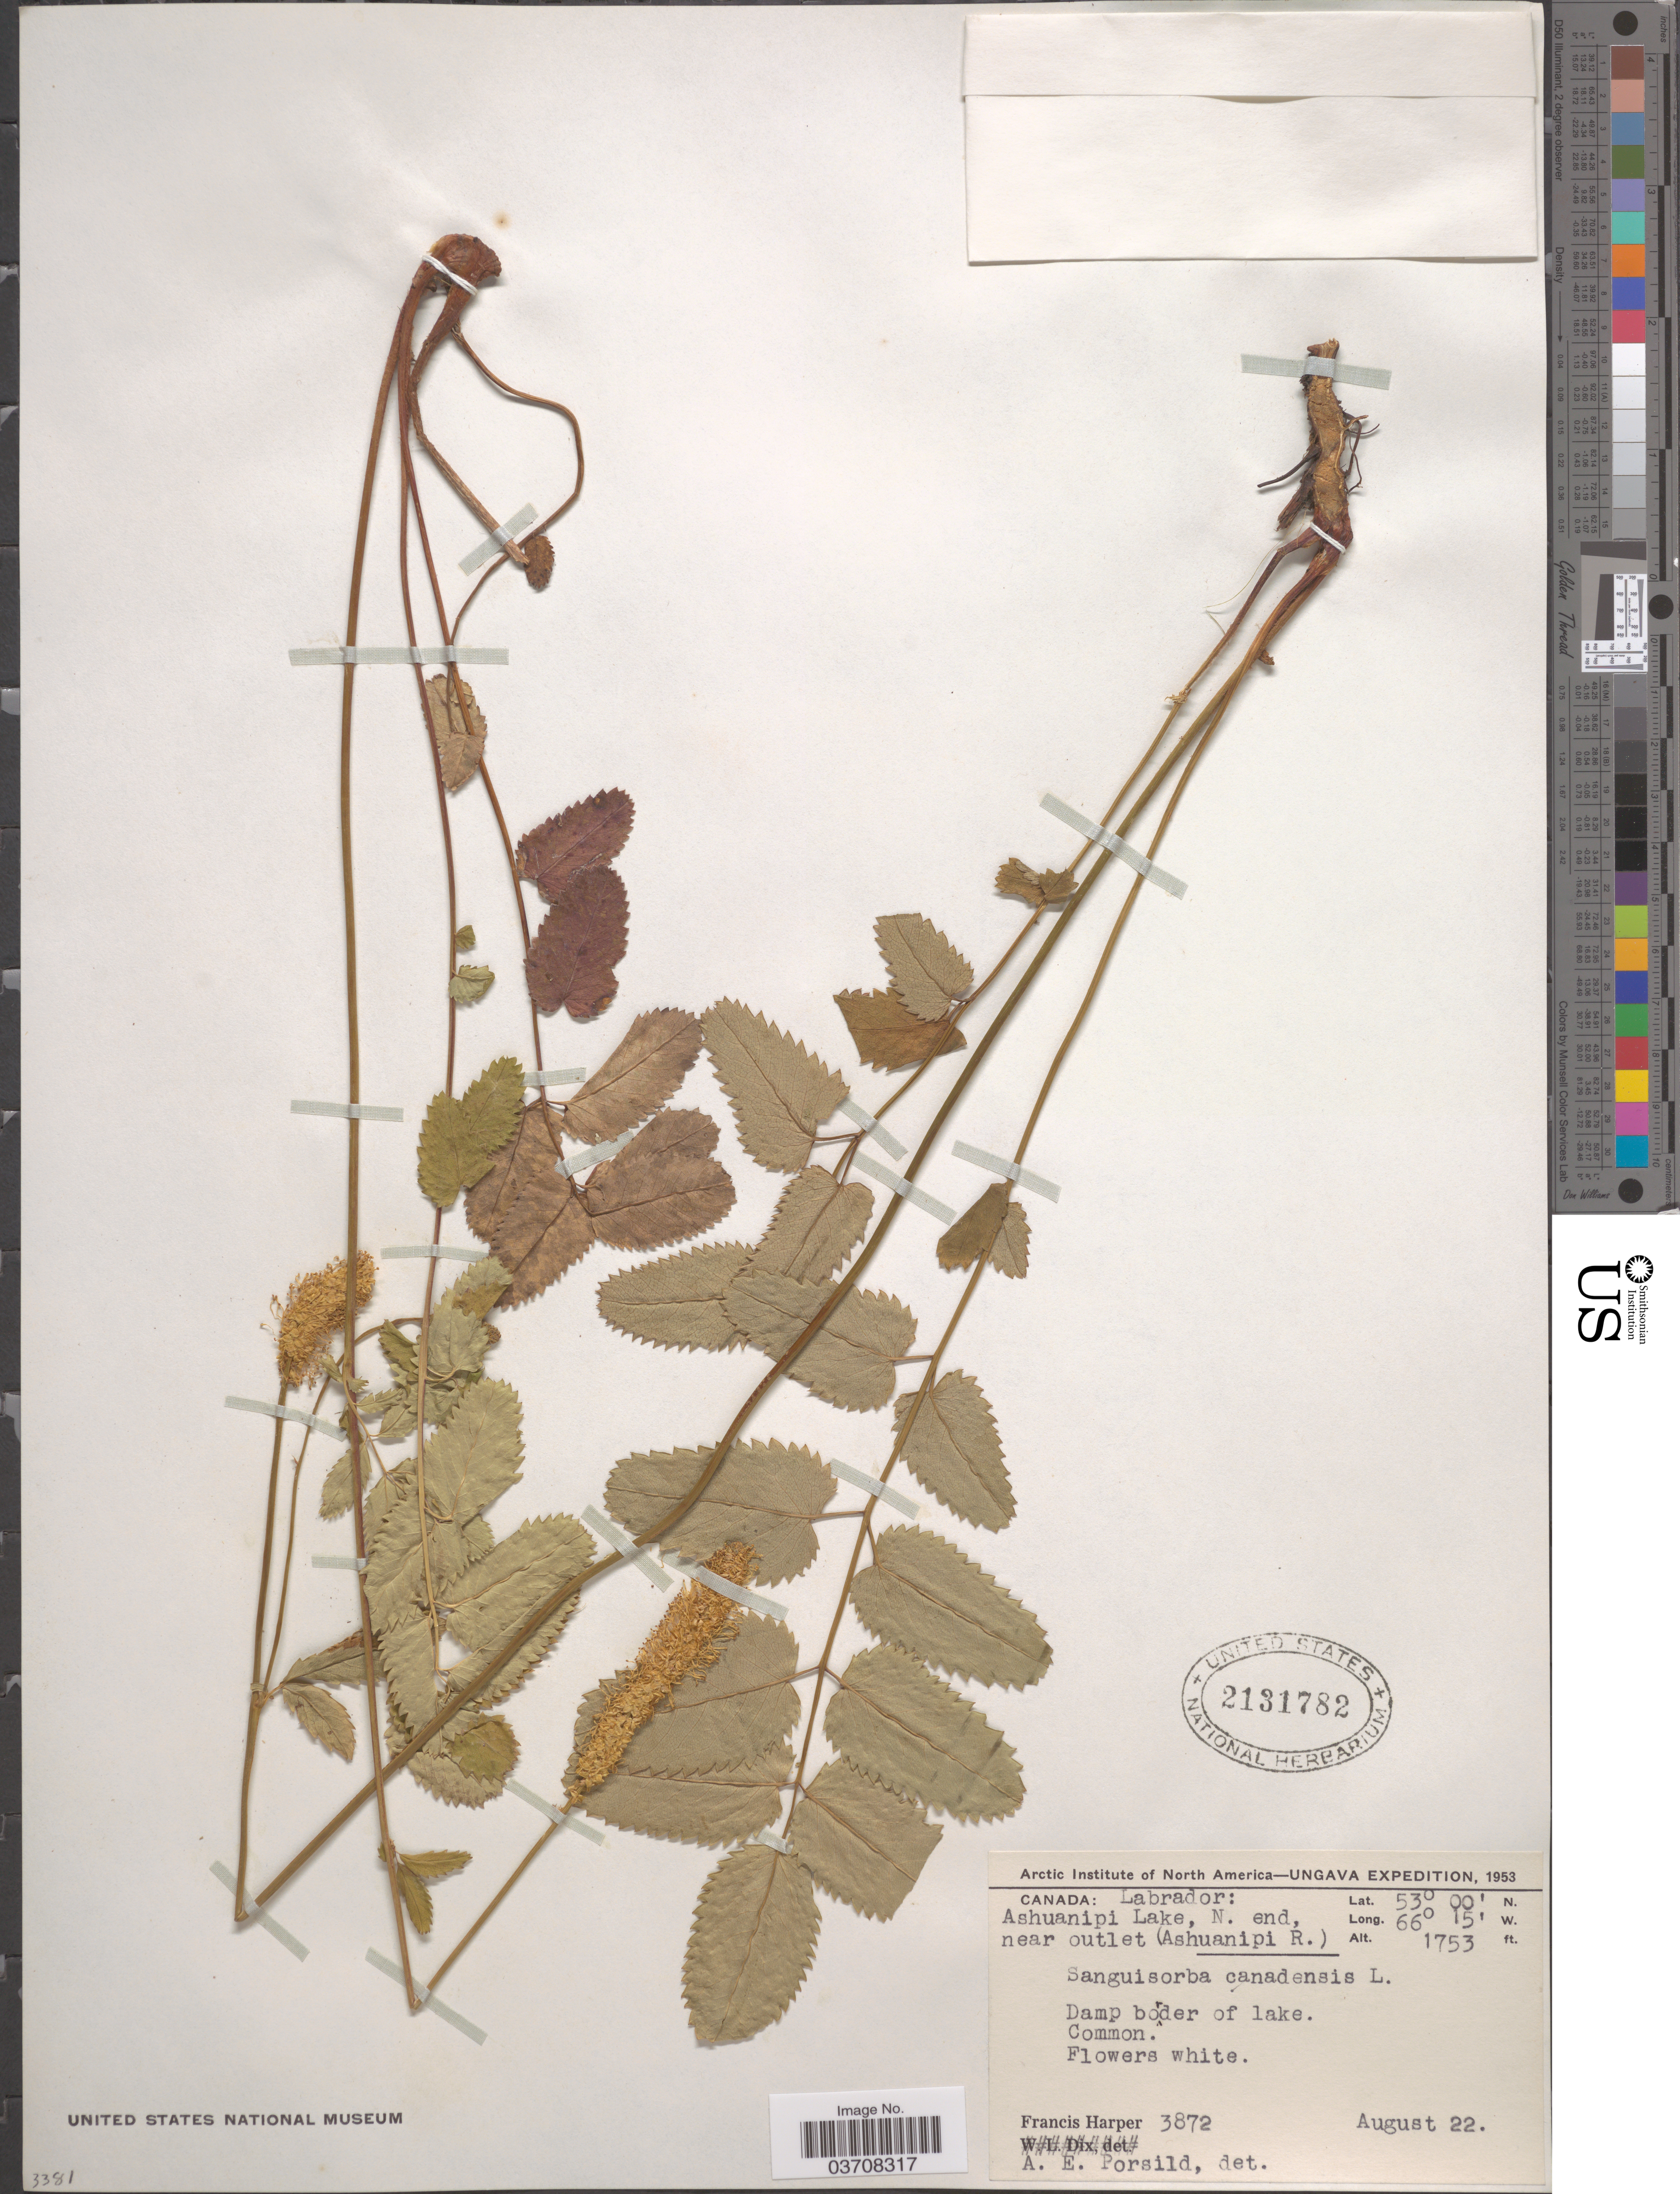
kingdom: Plantae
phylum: Tracheophyta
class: Magnoliopsida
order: Rosales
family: Rosaceae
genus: Sanguisorba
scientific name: Sanguisorba canadensis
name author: L.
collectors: F. Harper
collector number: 3872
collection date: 1953-08-22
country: Canada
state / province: Newfoundland and Labrador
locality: Ungava. Labrador. Ashuanipi Lake, N. end, near outlet (Ashuanipi R.).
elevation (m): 534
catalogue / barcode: US 2131782